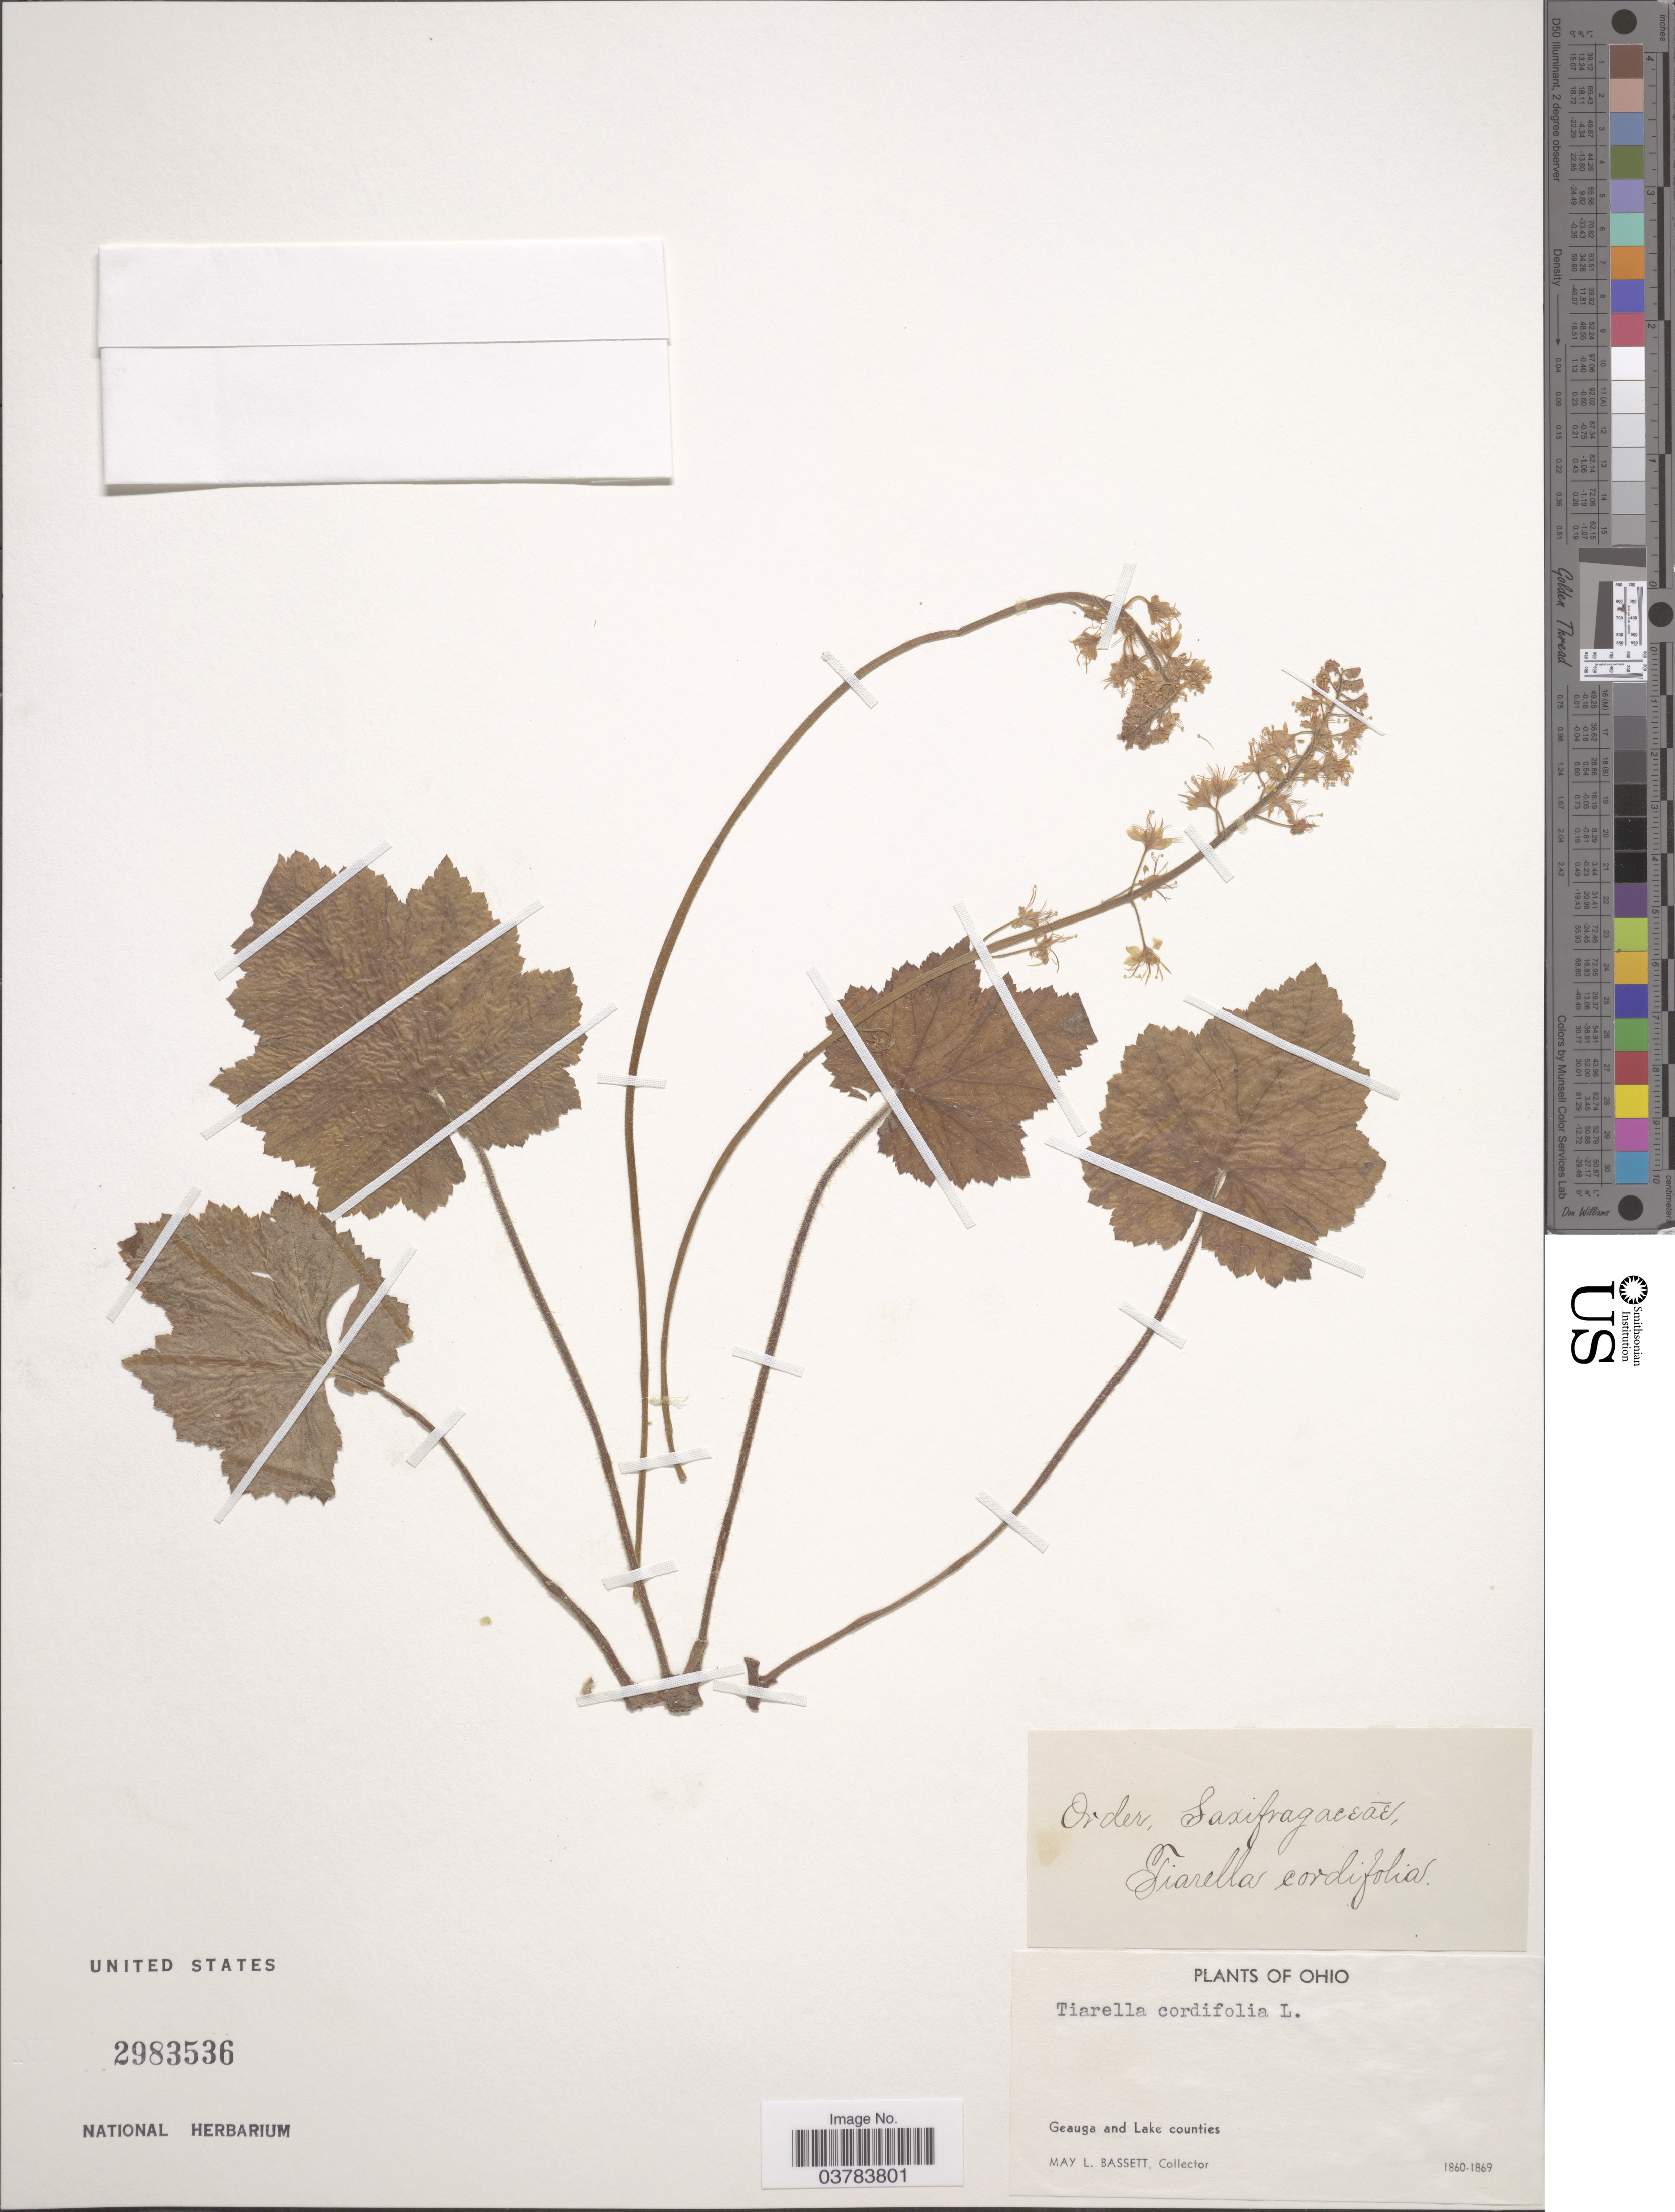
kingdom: Plantae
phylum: Tracheophyta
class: Magnoliopsida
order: Saxifragales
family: Saxifragaceae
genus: Tiarella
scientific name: Tiarella cordifolia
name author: L.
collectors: M. L. Bassett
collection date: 1860/1869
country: United States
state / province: Ohio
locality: Geauga and Lake counties.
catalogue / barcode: US 2983536